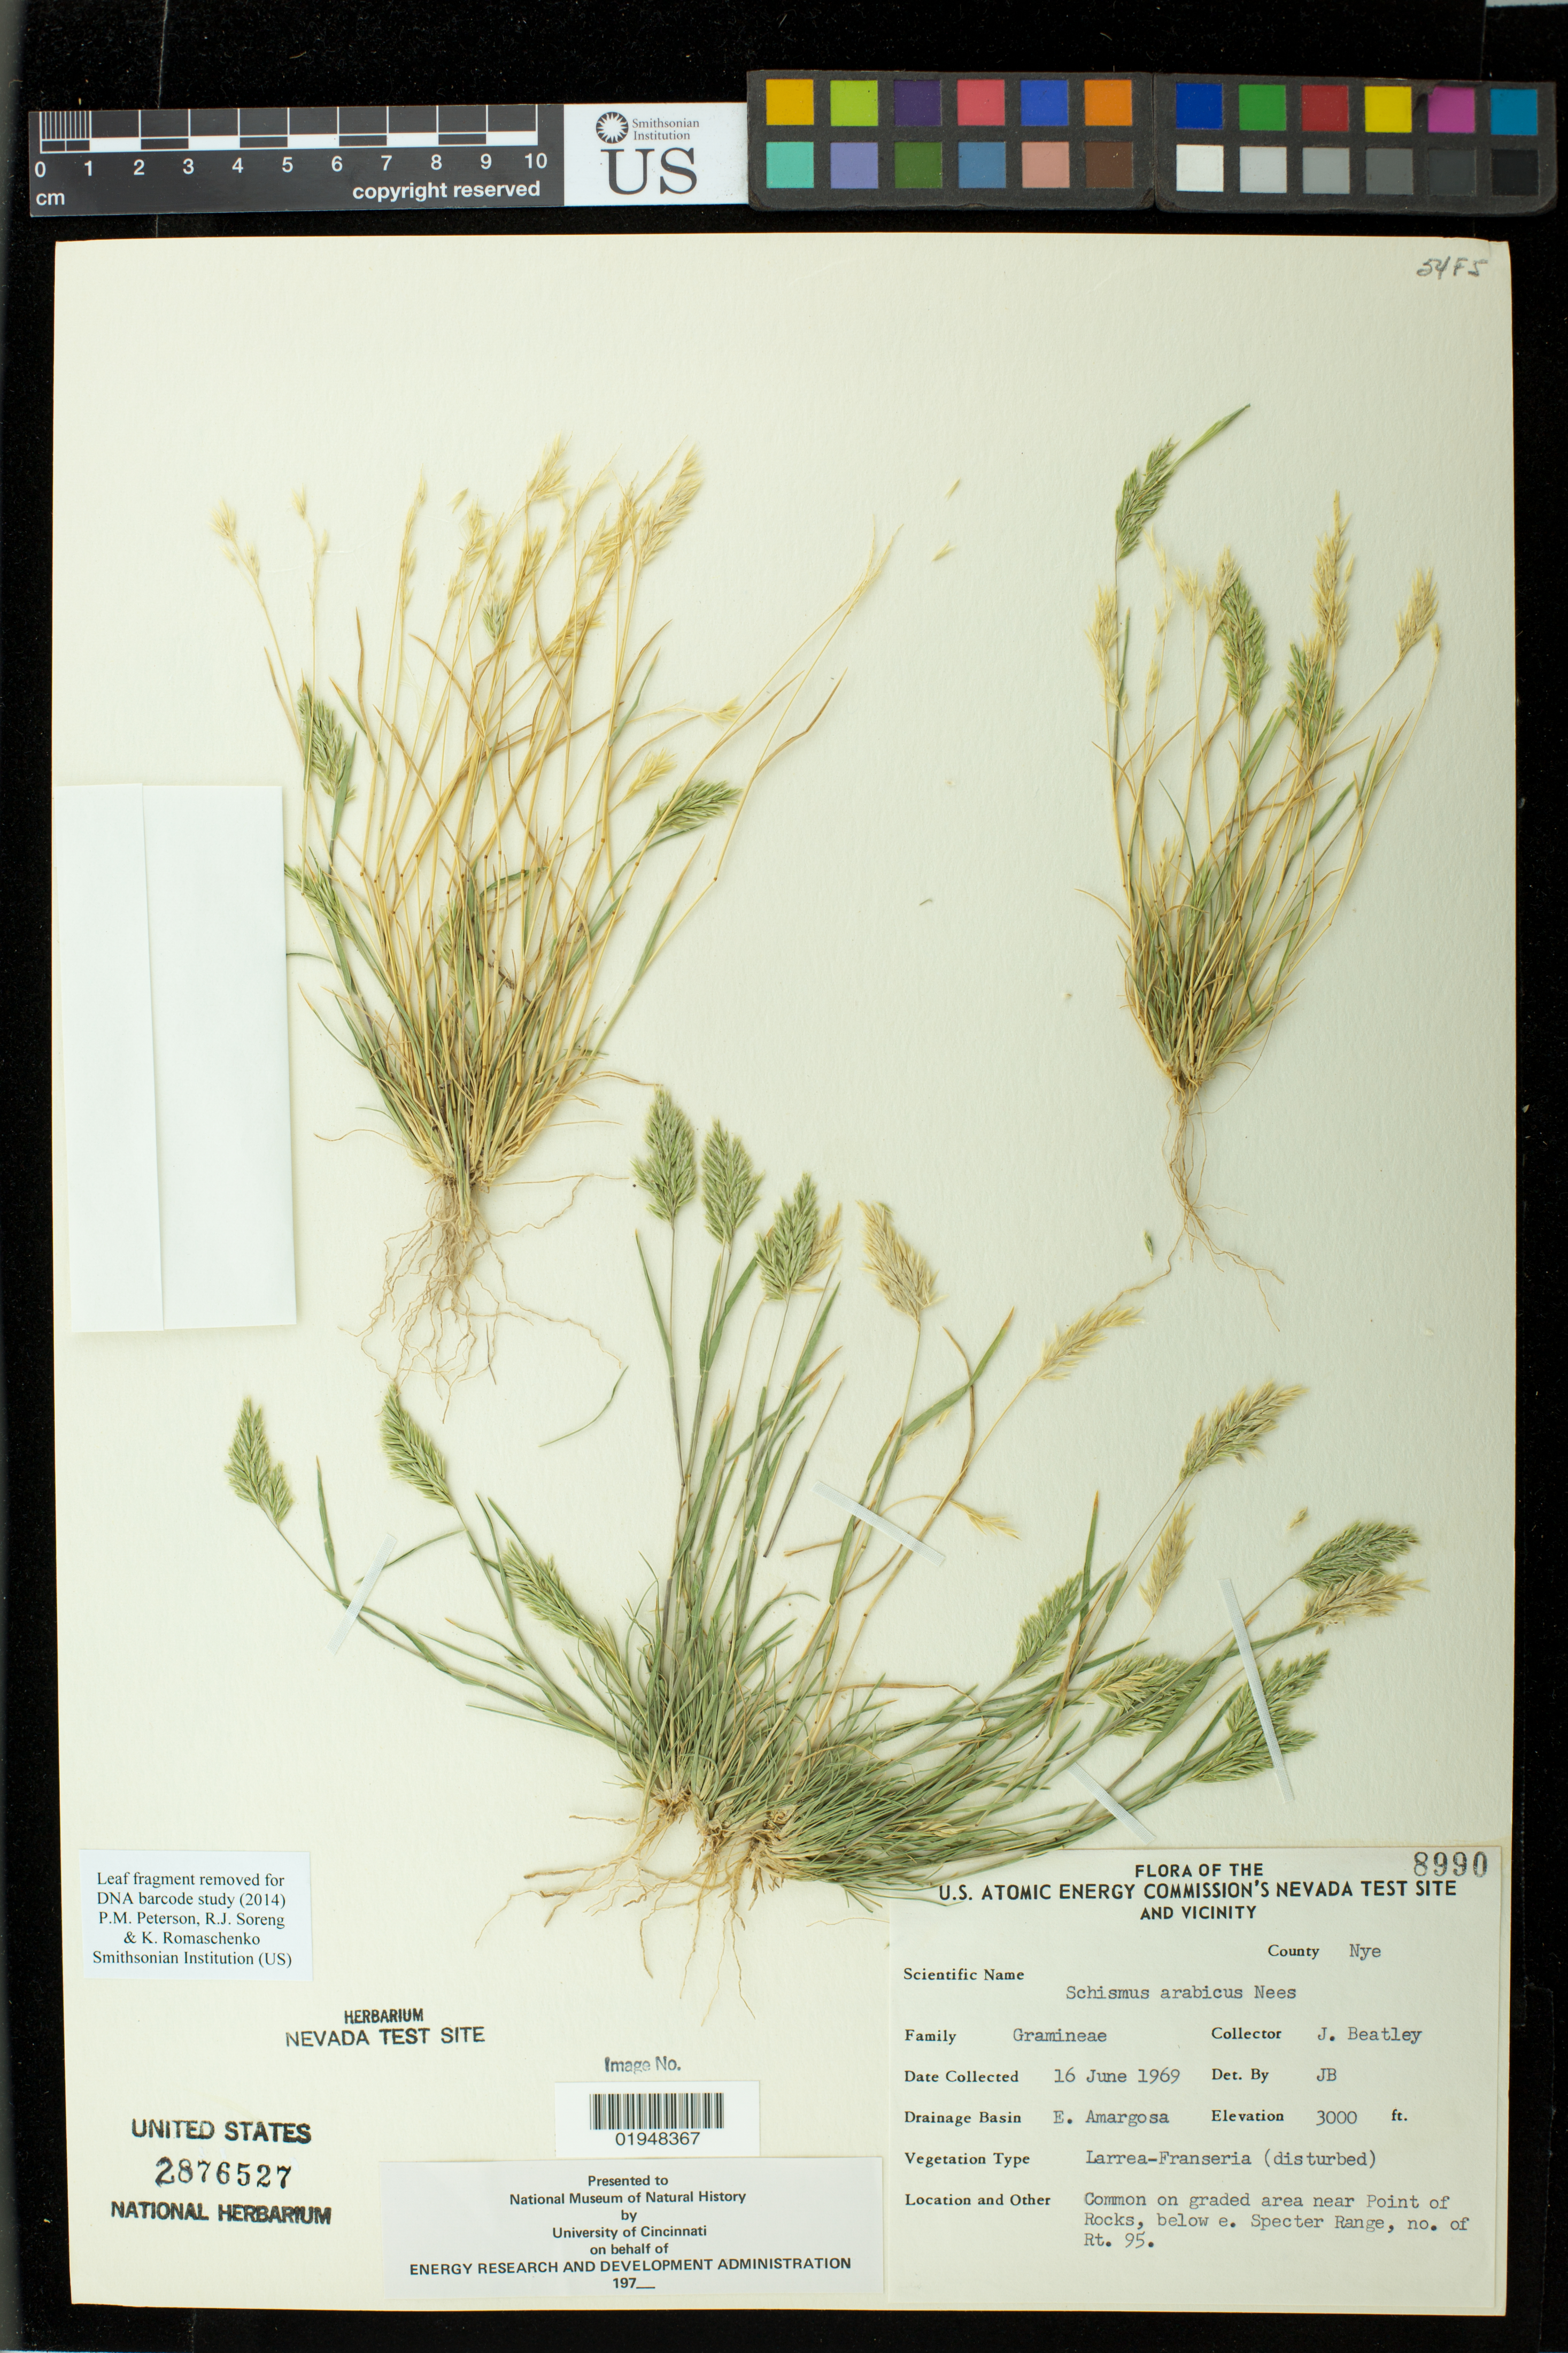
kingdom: Plantae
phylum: Tracheophyta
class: Liliopsida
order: Poales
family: Poaceae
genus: Schismus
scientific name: Schismus arabicus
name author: Nees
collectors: J. Beatley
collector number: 8990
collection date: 1969-06-16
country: United States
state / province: Nevada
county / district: Nye County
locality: E. Margosa Drainage Basin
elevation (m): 914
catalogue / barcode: US 2876527